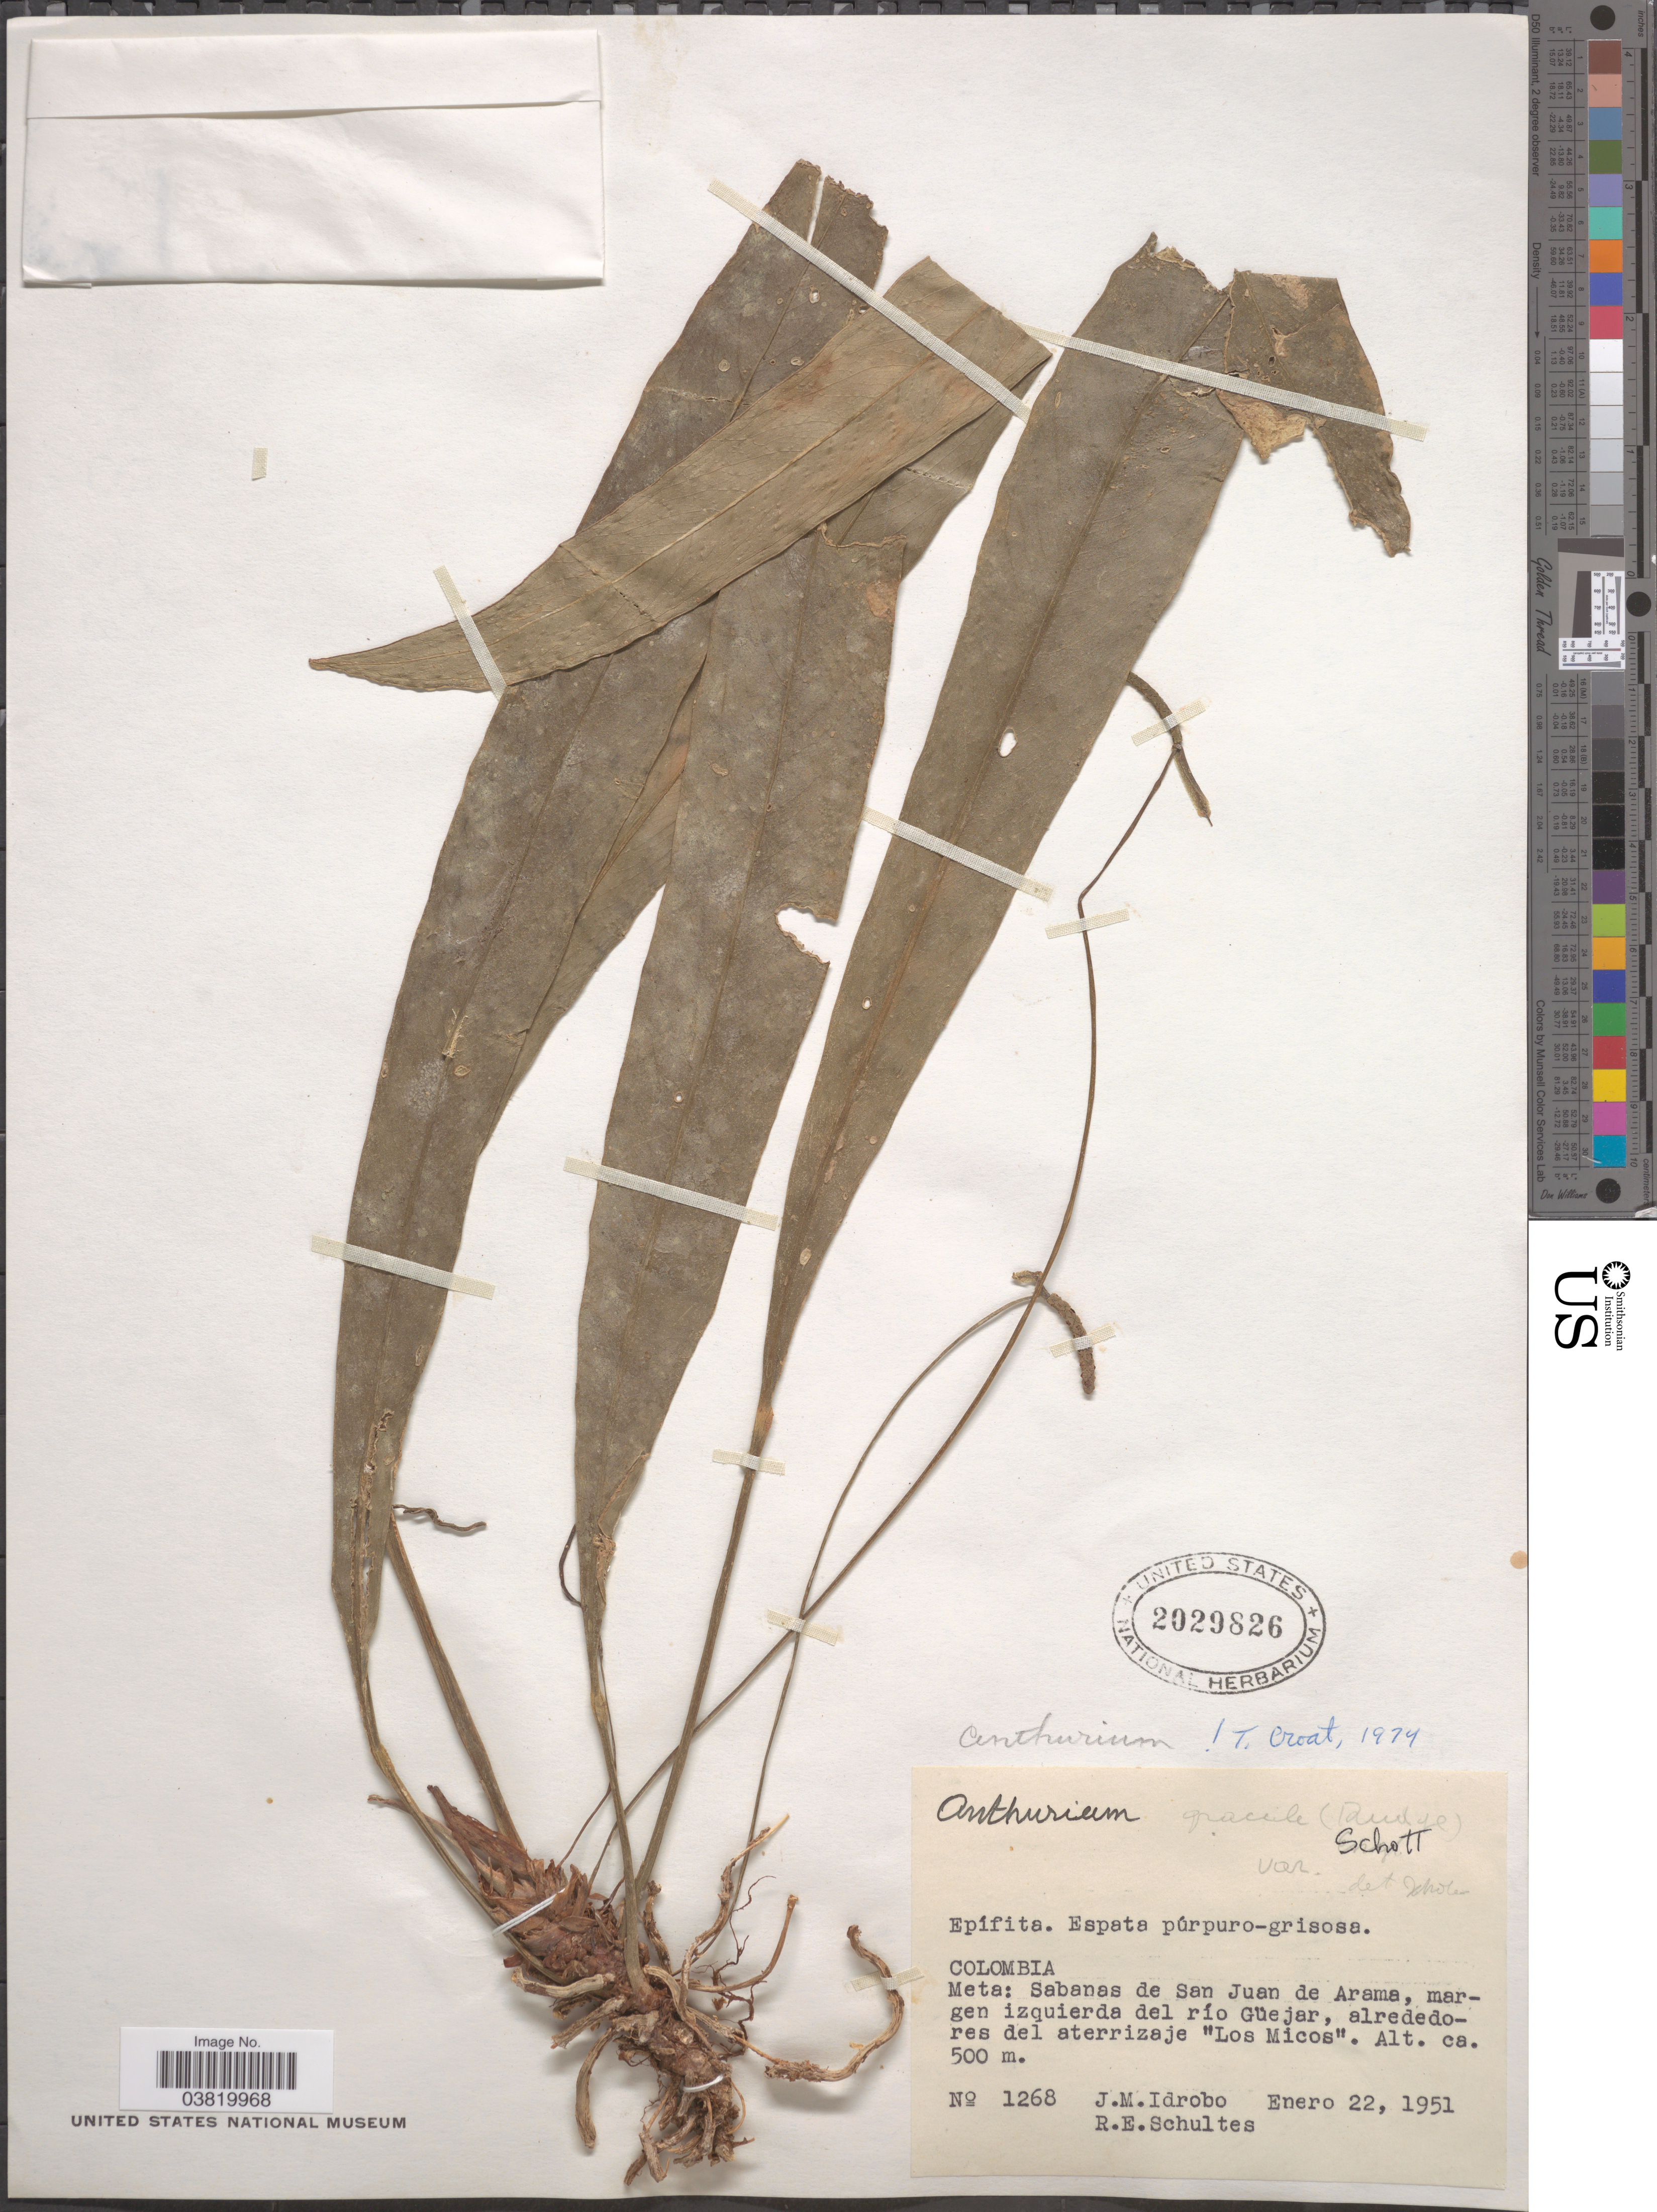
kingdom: Plantae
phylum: Tracheophyta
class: Liliopsida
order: Alismatales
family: Araceae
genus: Anthurium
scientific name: Anthurium gracile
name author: (Rudge) Schott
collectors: J. M. Idrobo & R. E. Schultes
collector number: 1268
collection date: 1951-01-22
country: Colombia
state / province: Meta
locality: Sabanas de San Juan de Arama, margen izquierda del río Güejar, alrededores del aterrizaje "Los Micos".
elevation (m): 500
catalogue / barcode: US 2029826